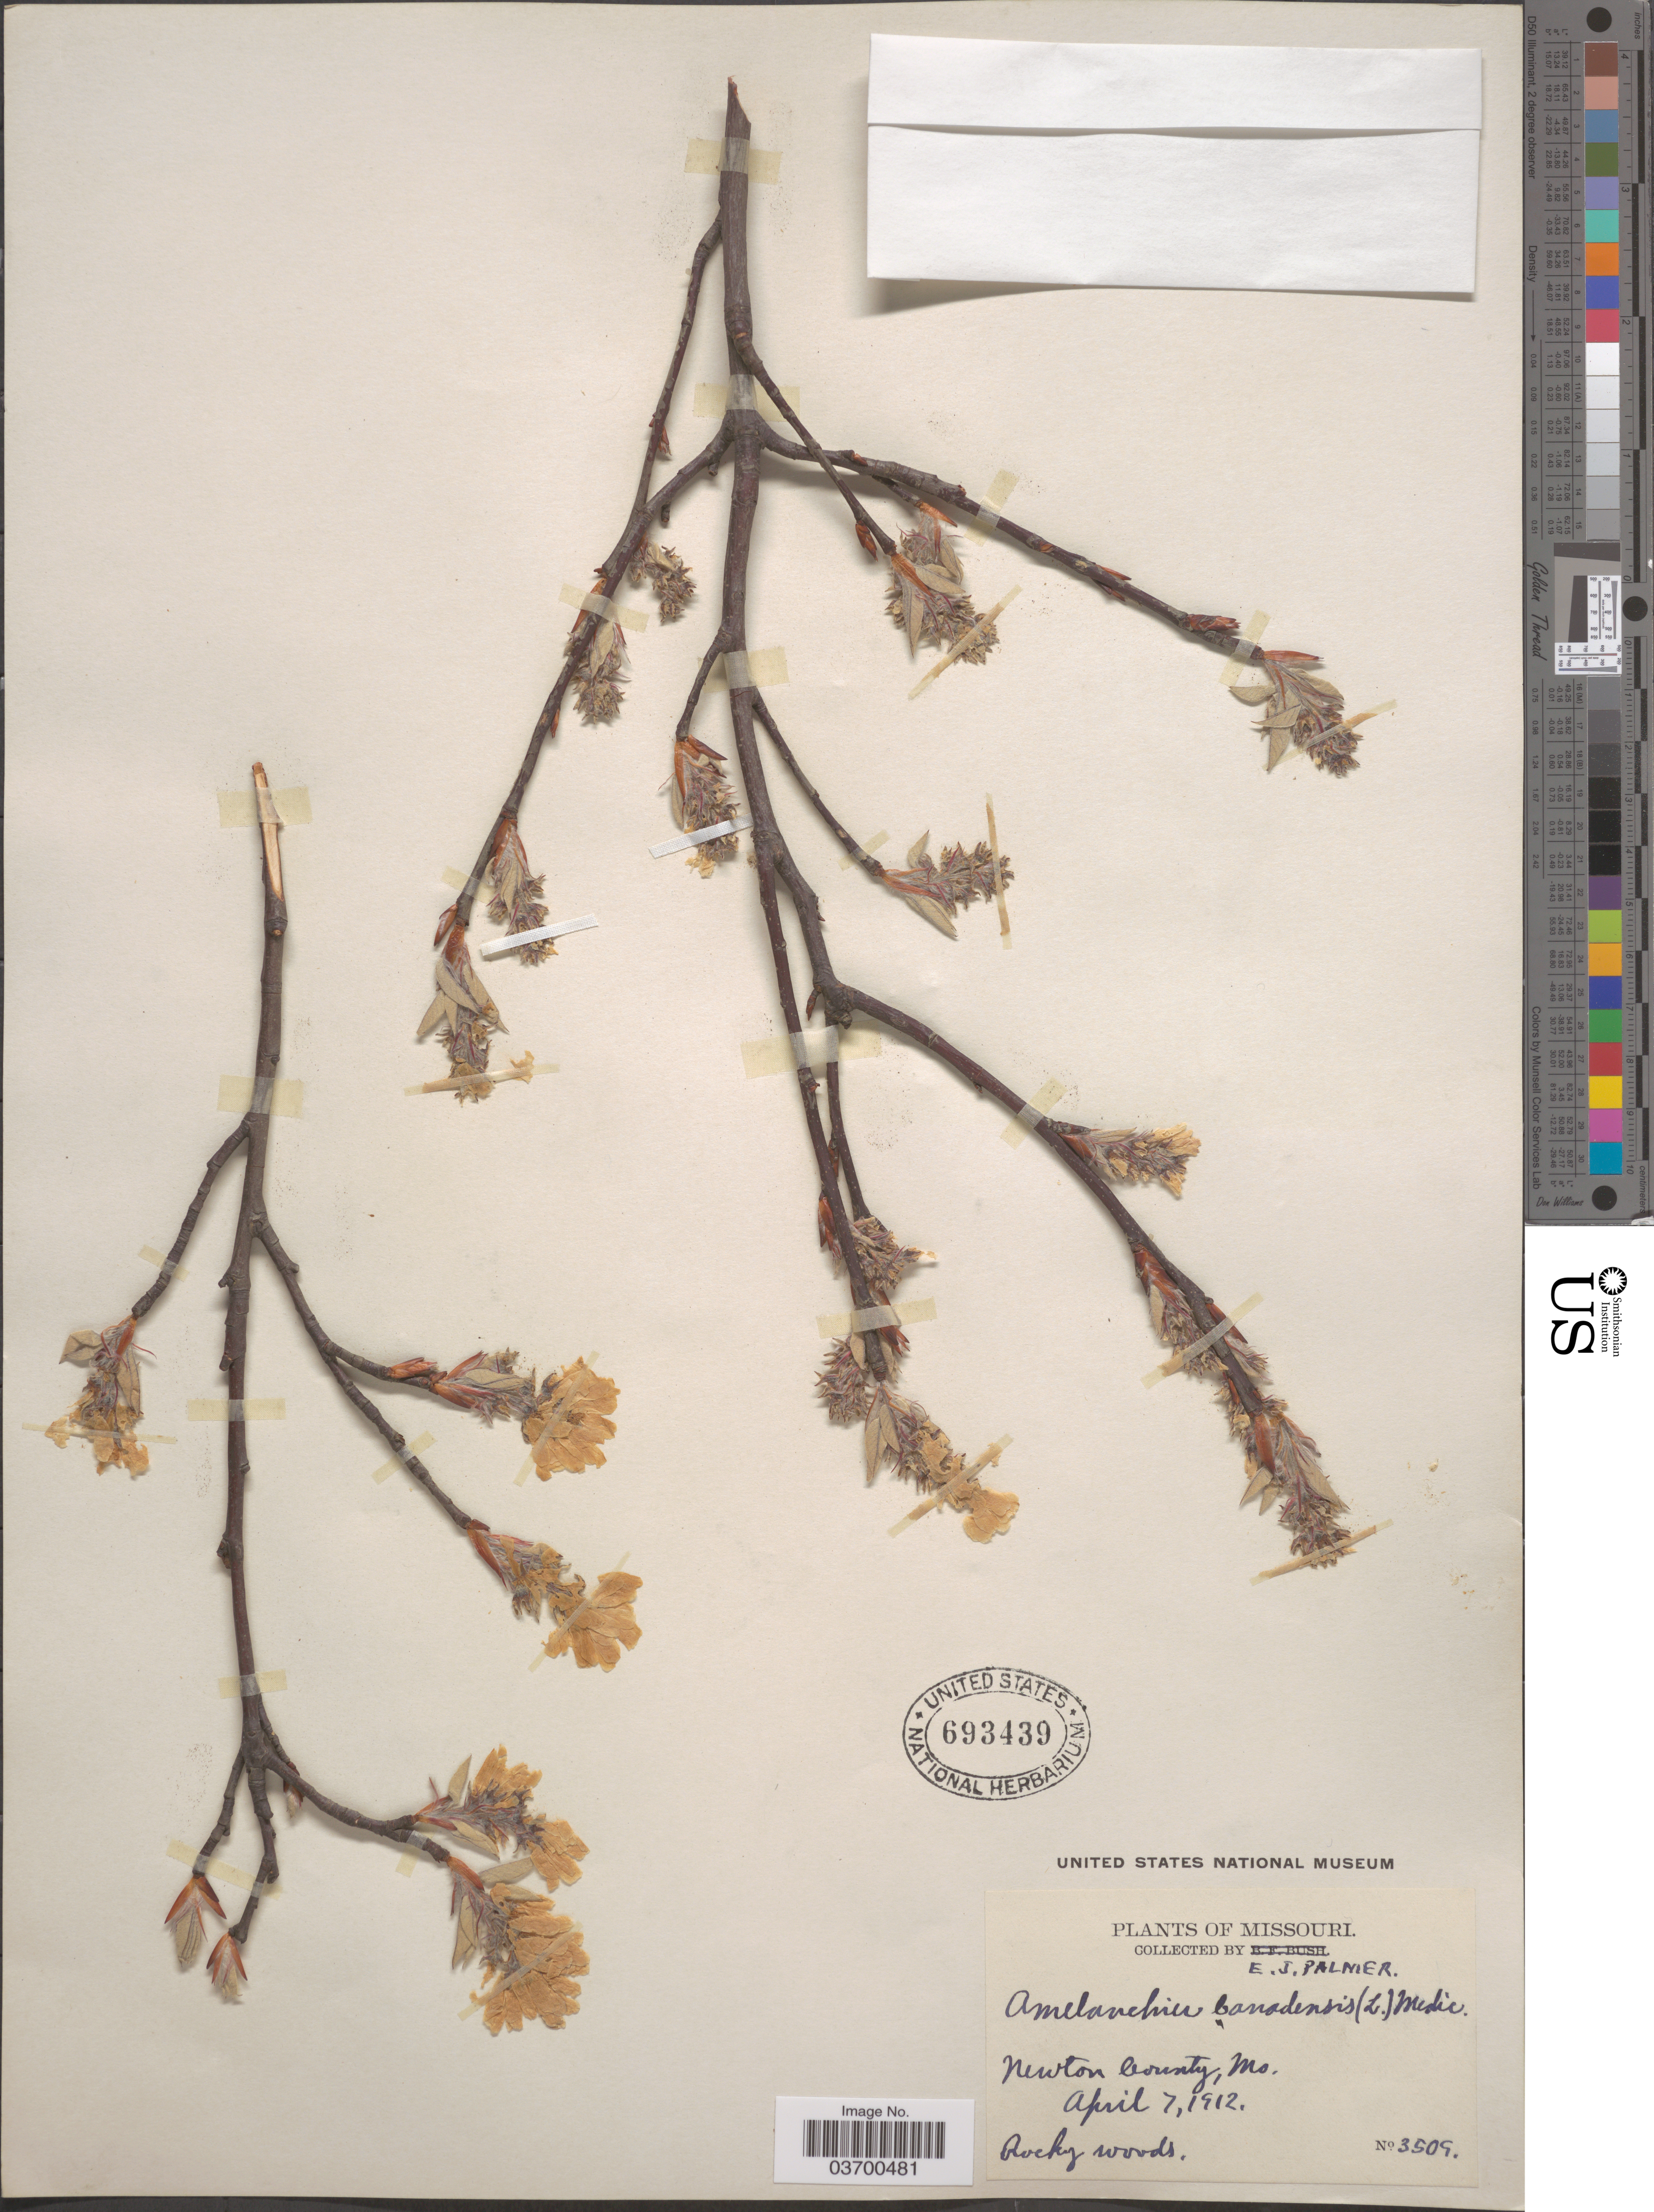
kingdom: Plantae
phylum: Tracheophyta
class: Magnoliopsida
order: Rosales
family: Rosaceae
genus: Amelanchier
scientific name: Amelanchier canadensis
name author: (L.) Medic.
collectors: E. J. Palmer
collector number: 3509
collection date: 1912-04-07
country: United States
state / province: Missouri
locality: Newton County.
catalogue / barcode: US 693439